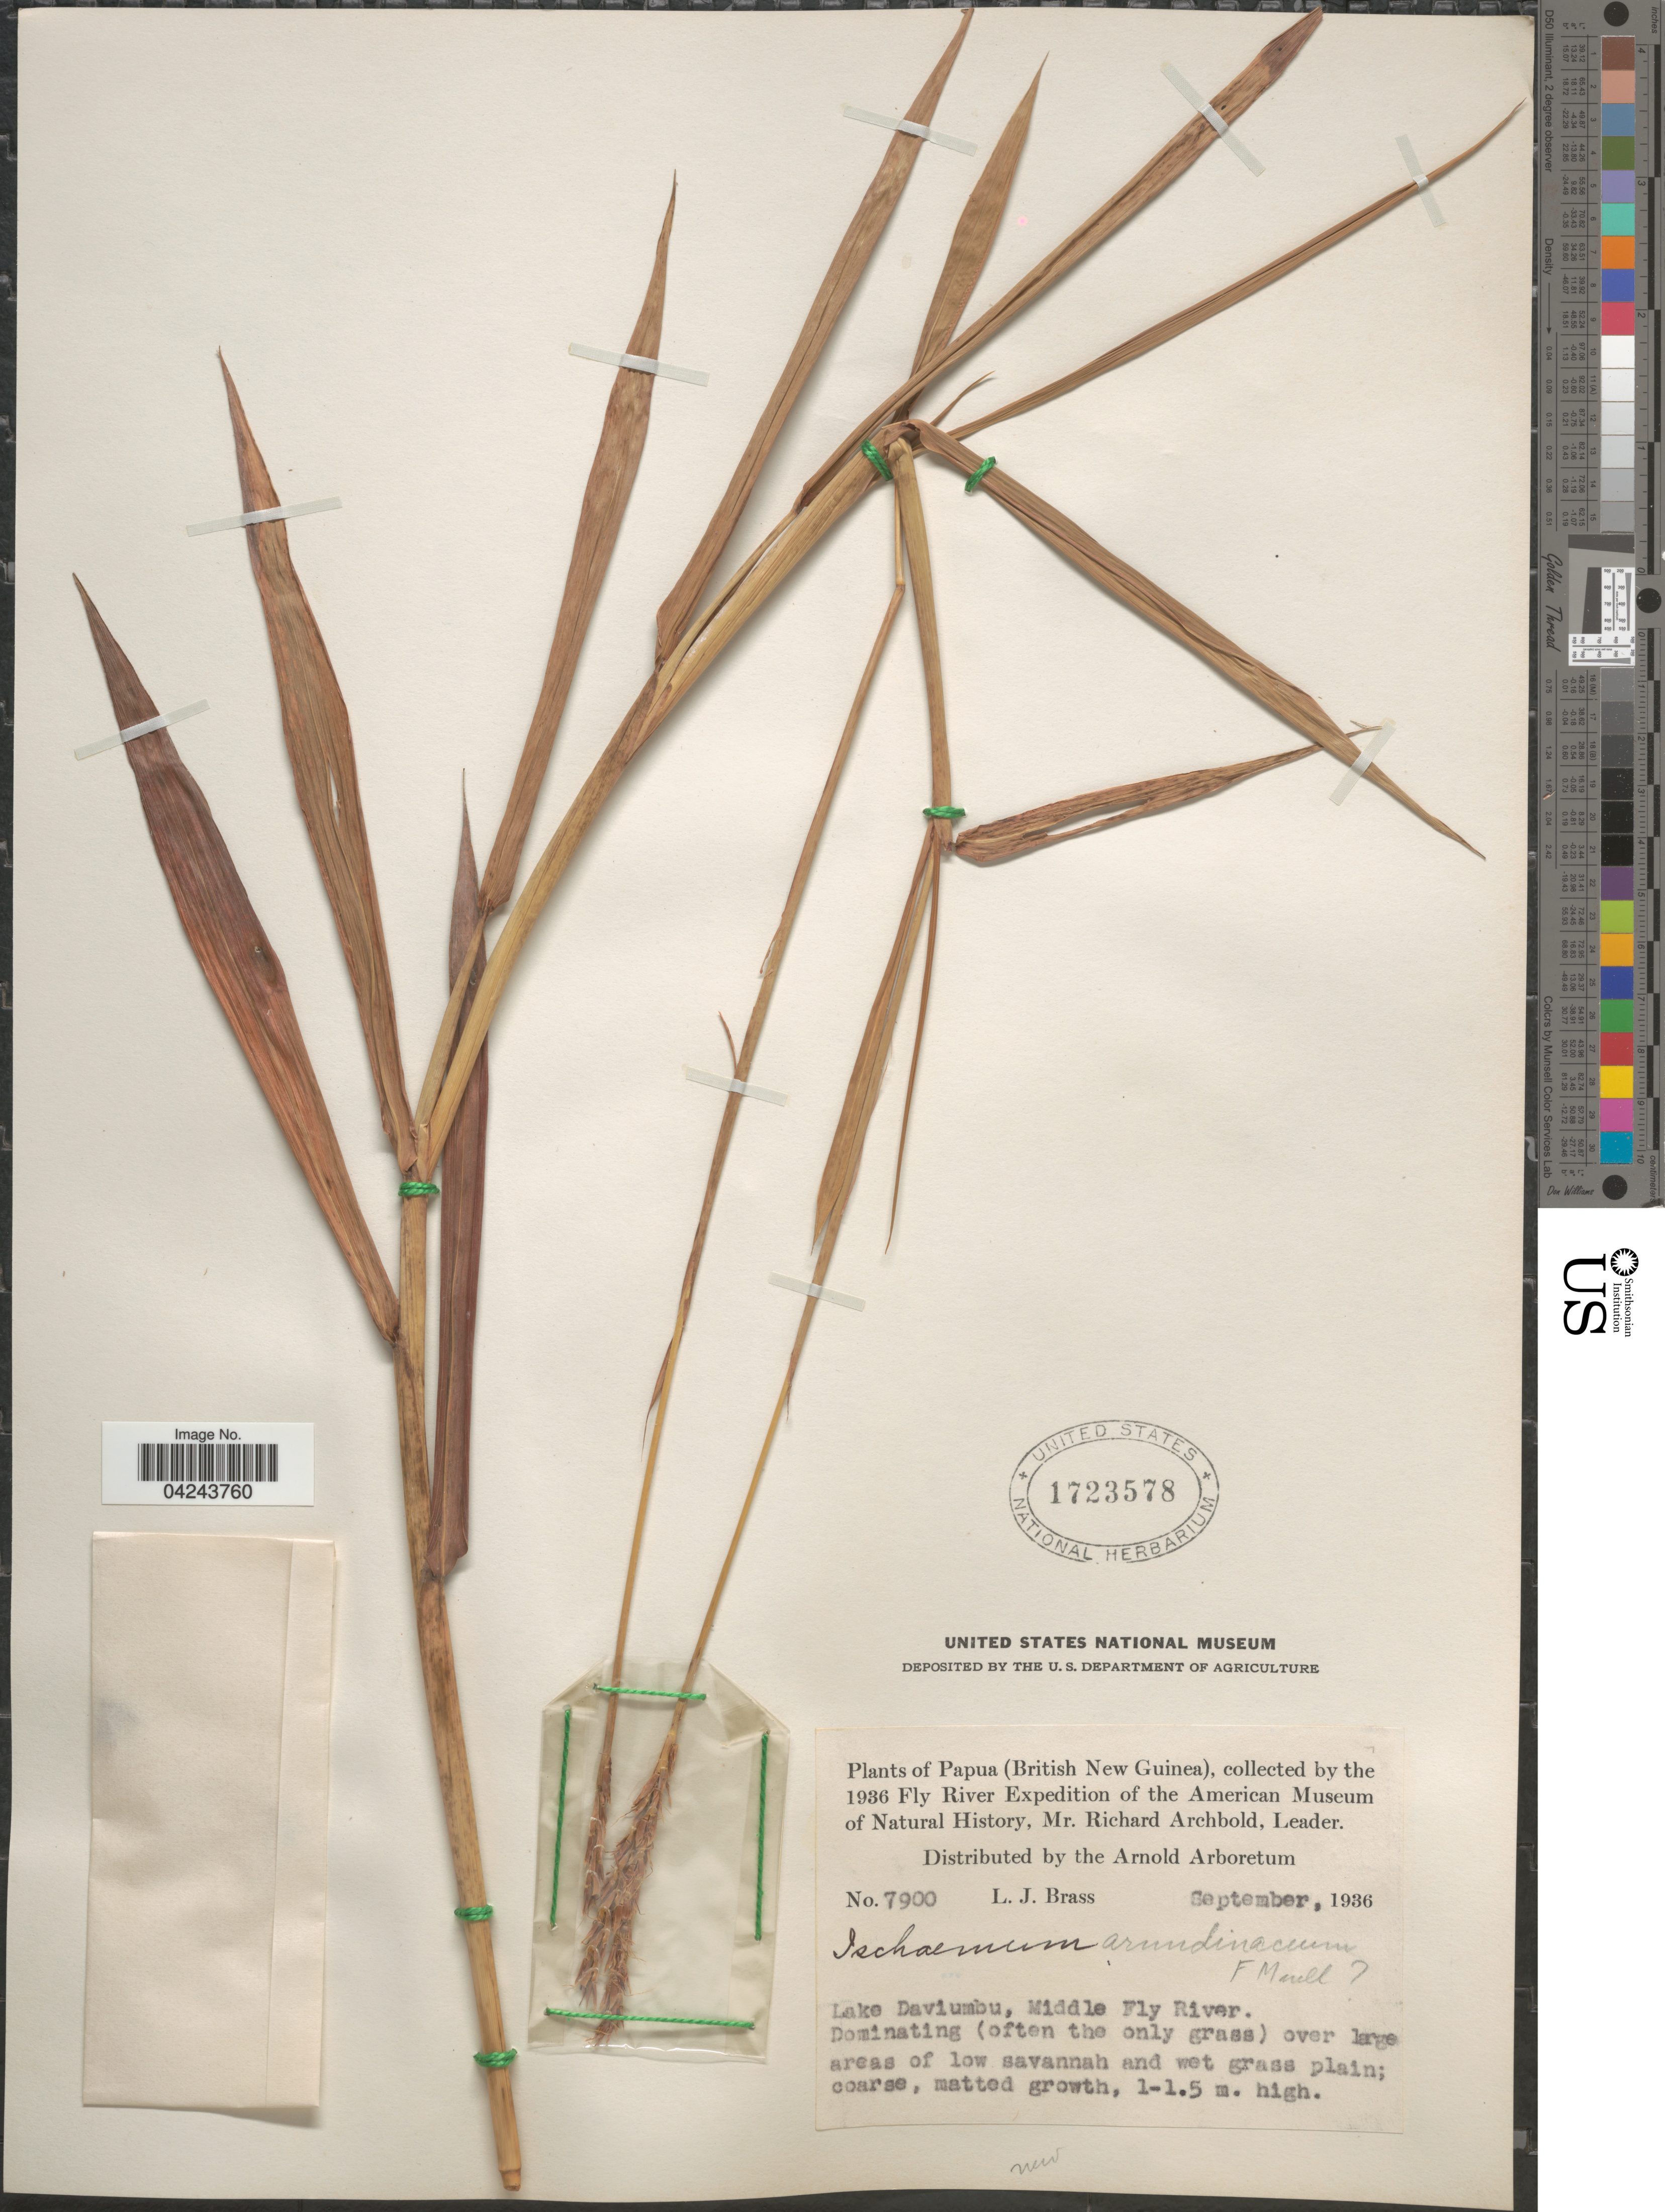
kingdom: Plantae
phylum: Tracheophyta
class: Liliopsida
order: Poales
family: Poaceae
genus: Ischaemum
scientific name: Ischaemum australe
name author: R. Br.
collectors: L. J. Brass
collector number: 7900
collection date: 1936-09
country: Papua New Guinea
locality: (British New Guinea). 1936 Fly River Expedition of the American Museum of Natural History. Lake Daviumbu, Middle Fly River.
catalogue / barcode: US 1723578